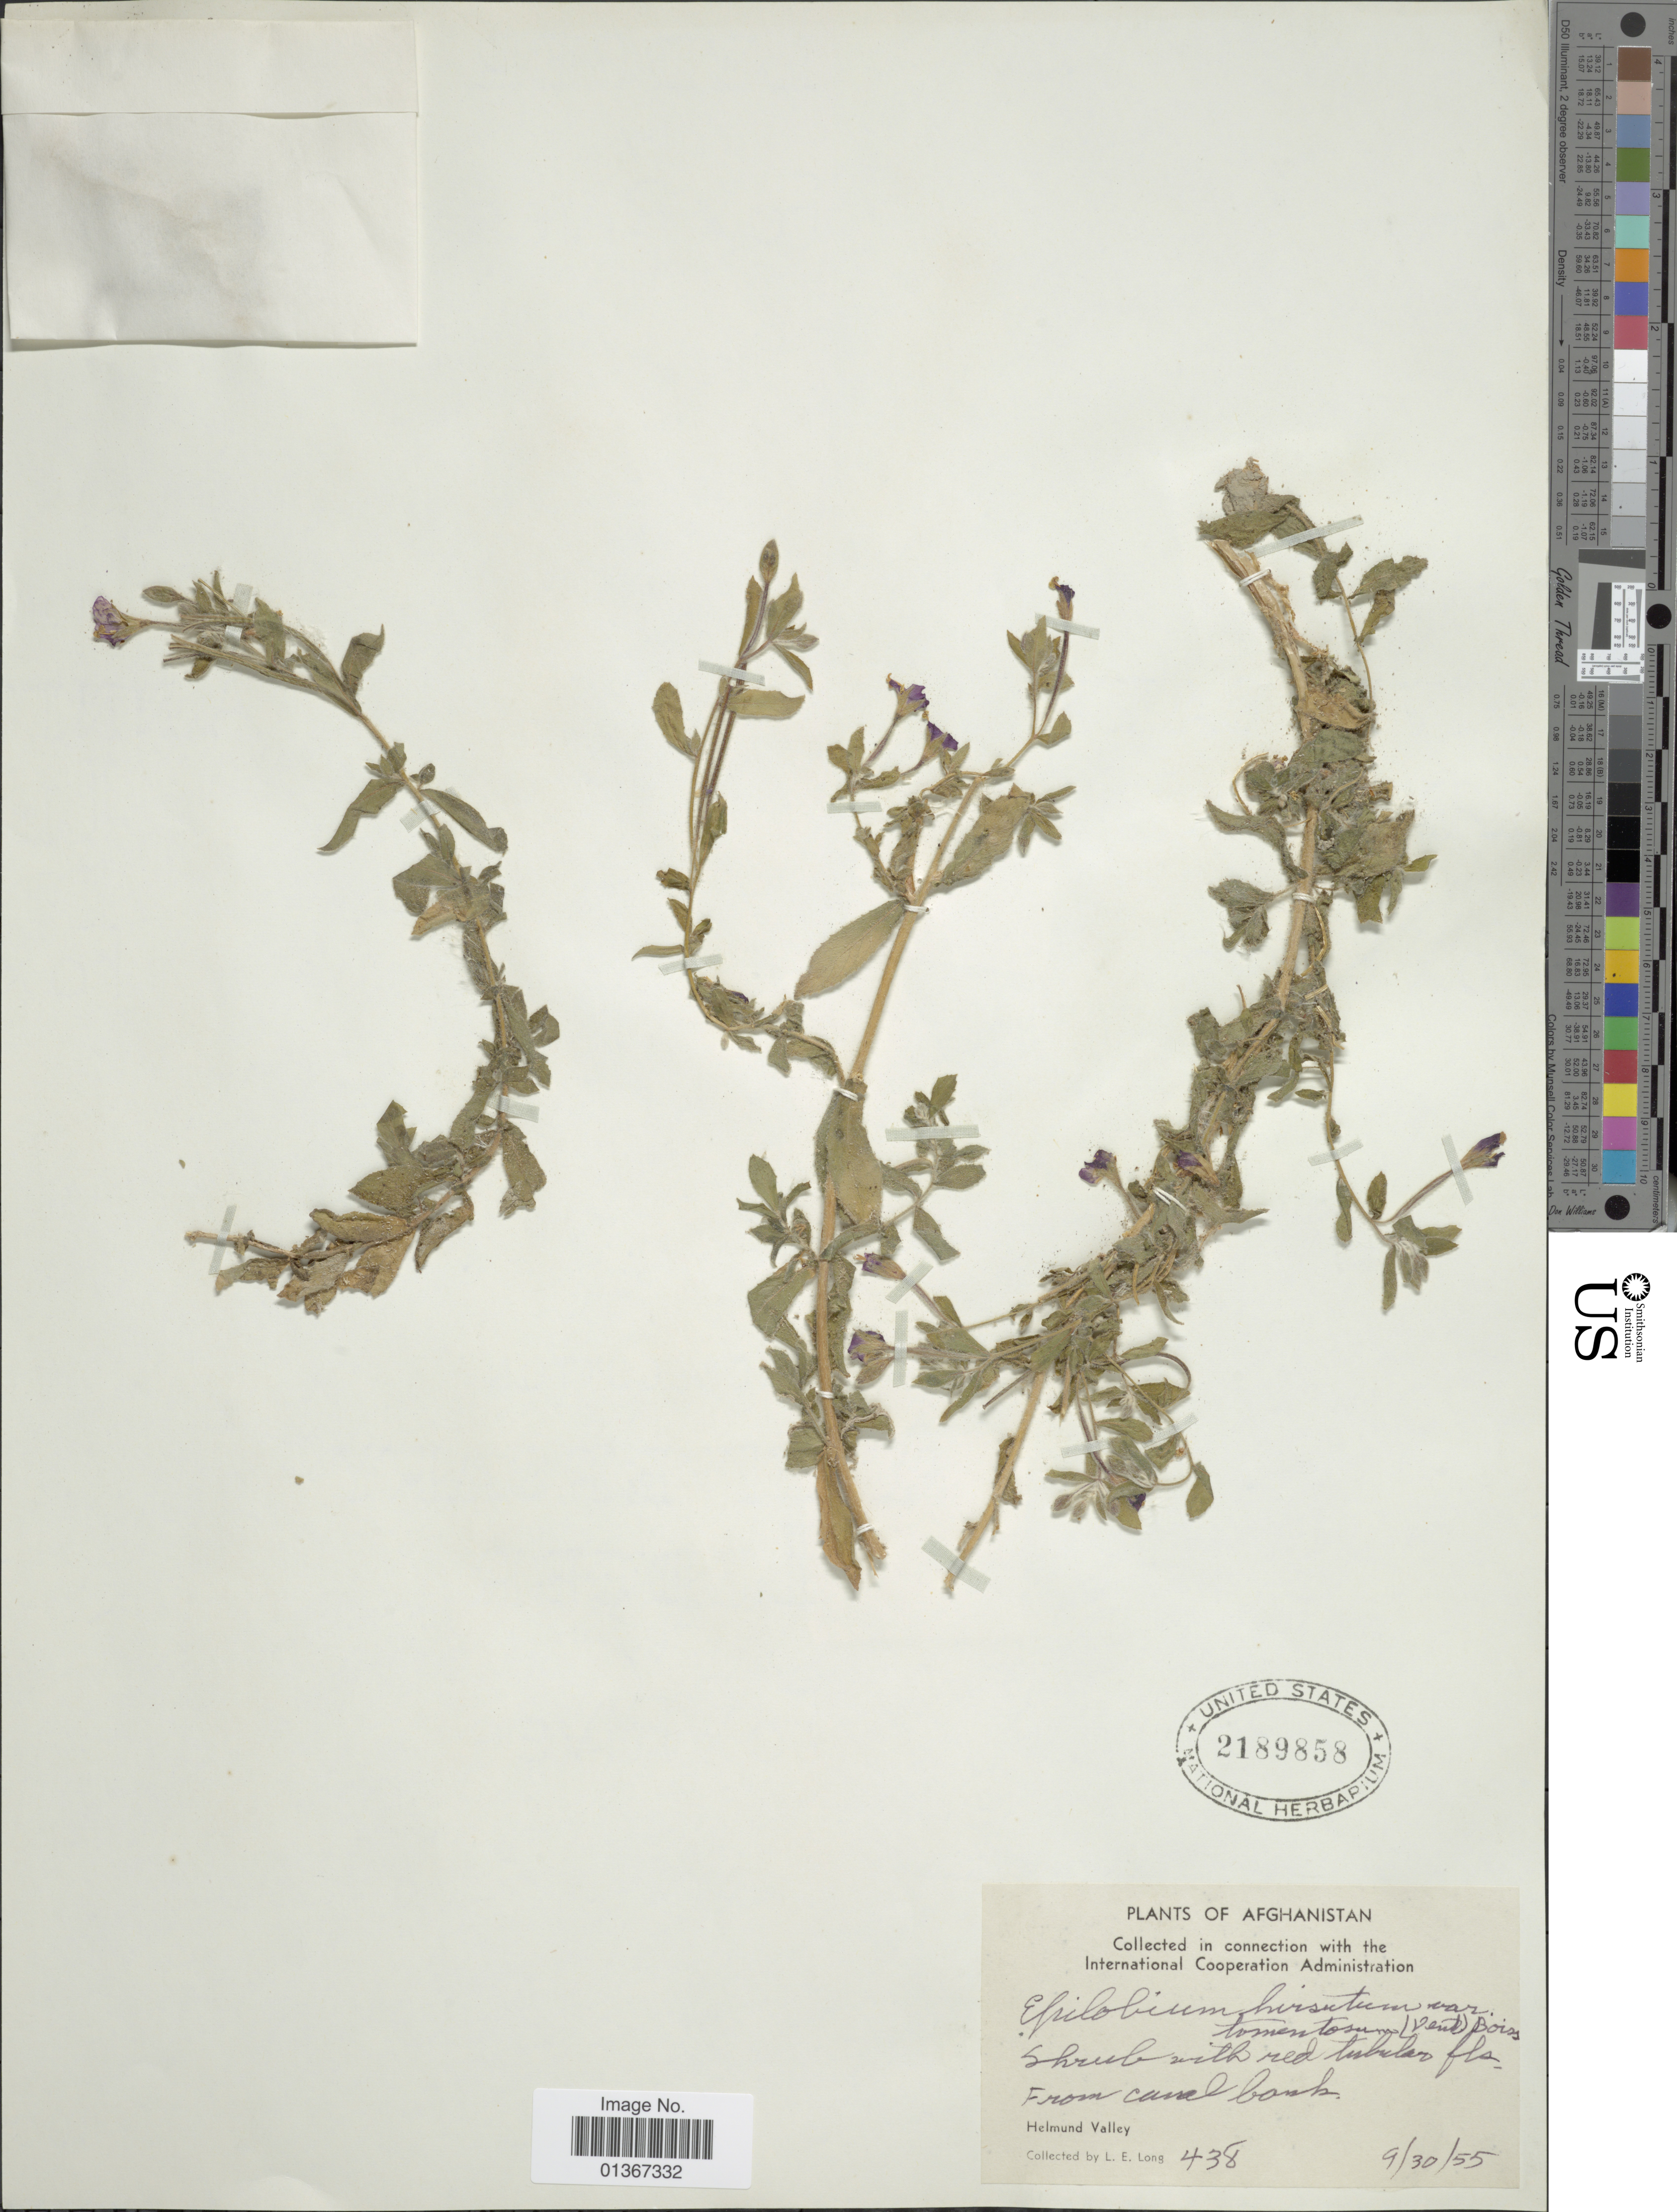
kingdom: Plantae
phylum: Tracheophyta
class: Magnoliopsida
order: Myrtales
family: Onagraceae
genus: Epilobium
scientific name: Epilobium hirsutum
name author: L.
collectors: L. E. Long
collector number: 438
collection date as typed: Transcribed d/m/y: 30/9/55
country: Afghanistan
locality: Helmund Valley.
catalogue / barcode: US 2189858